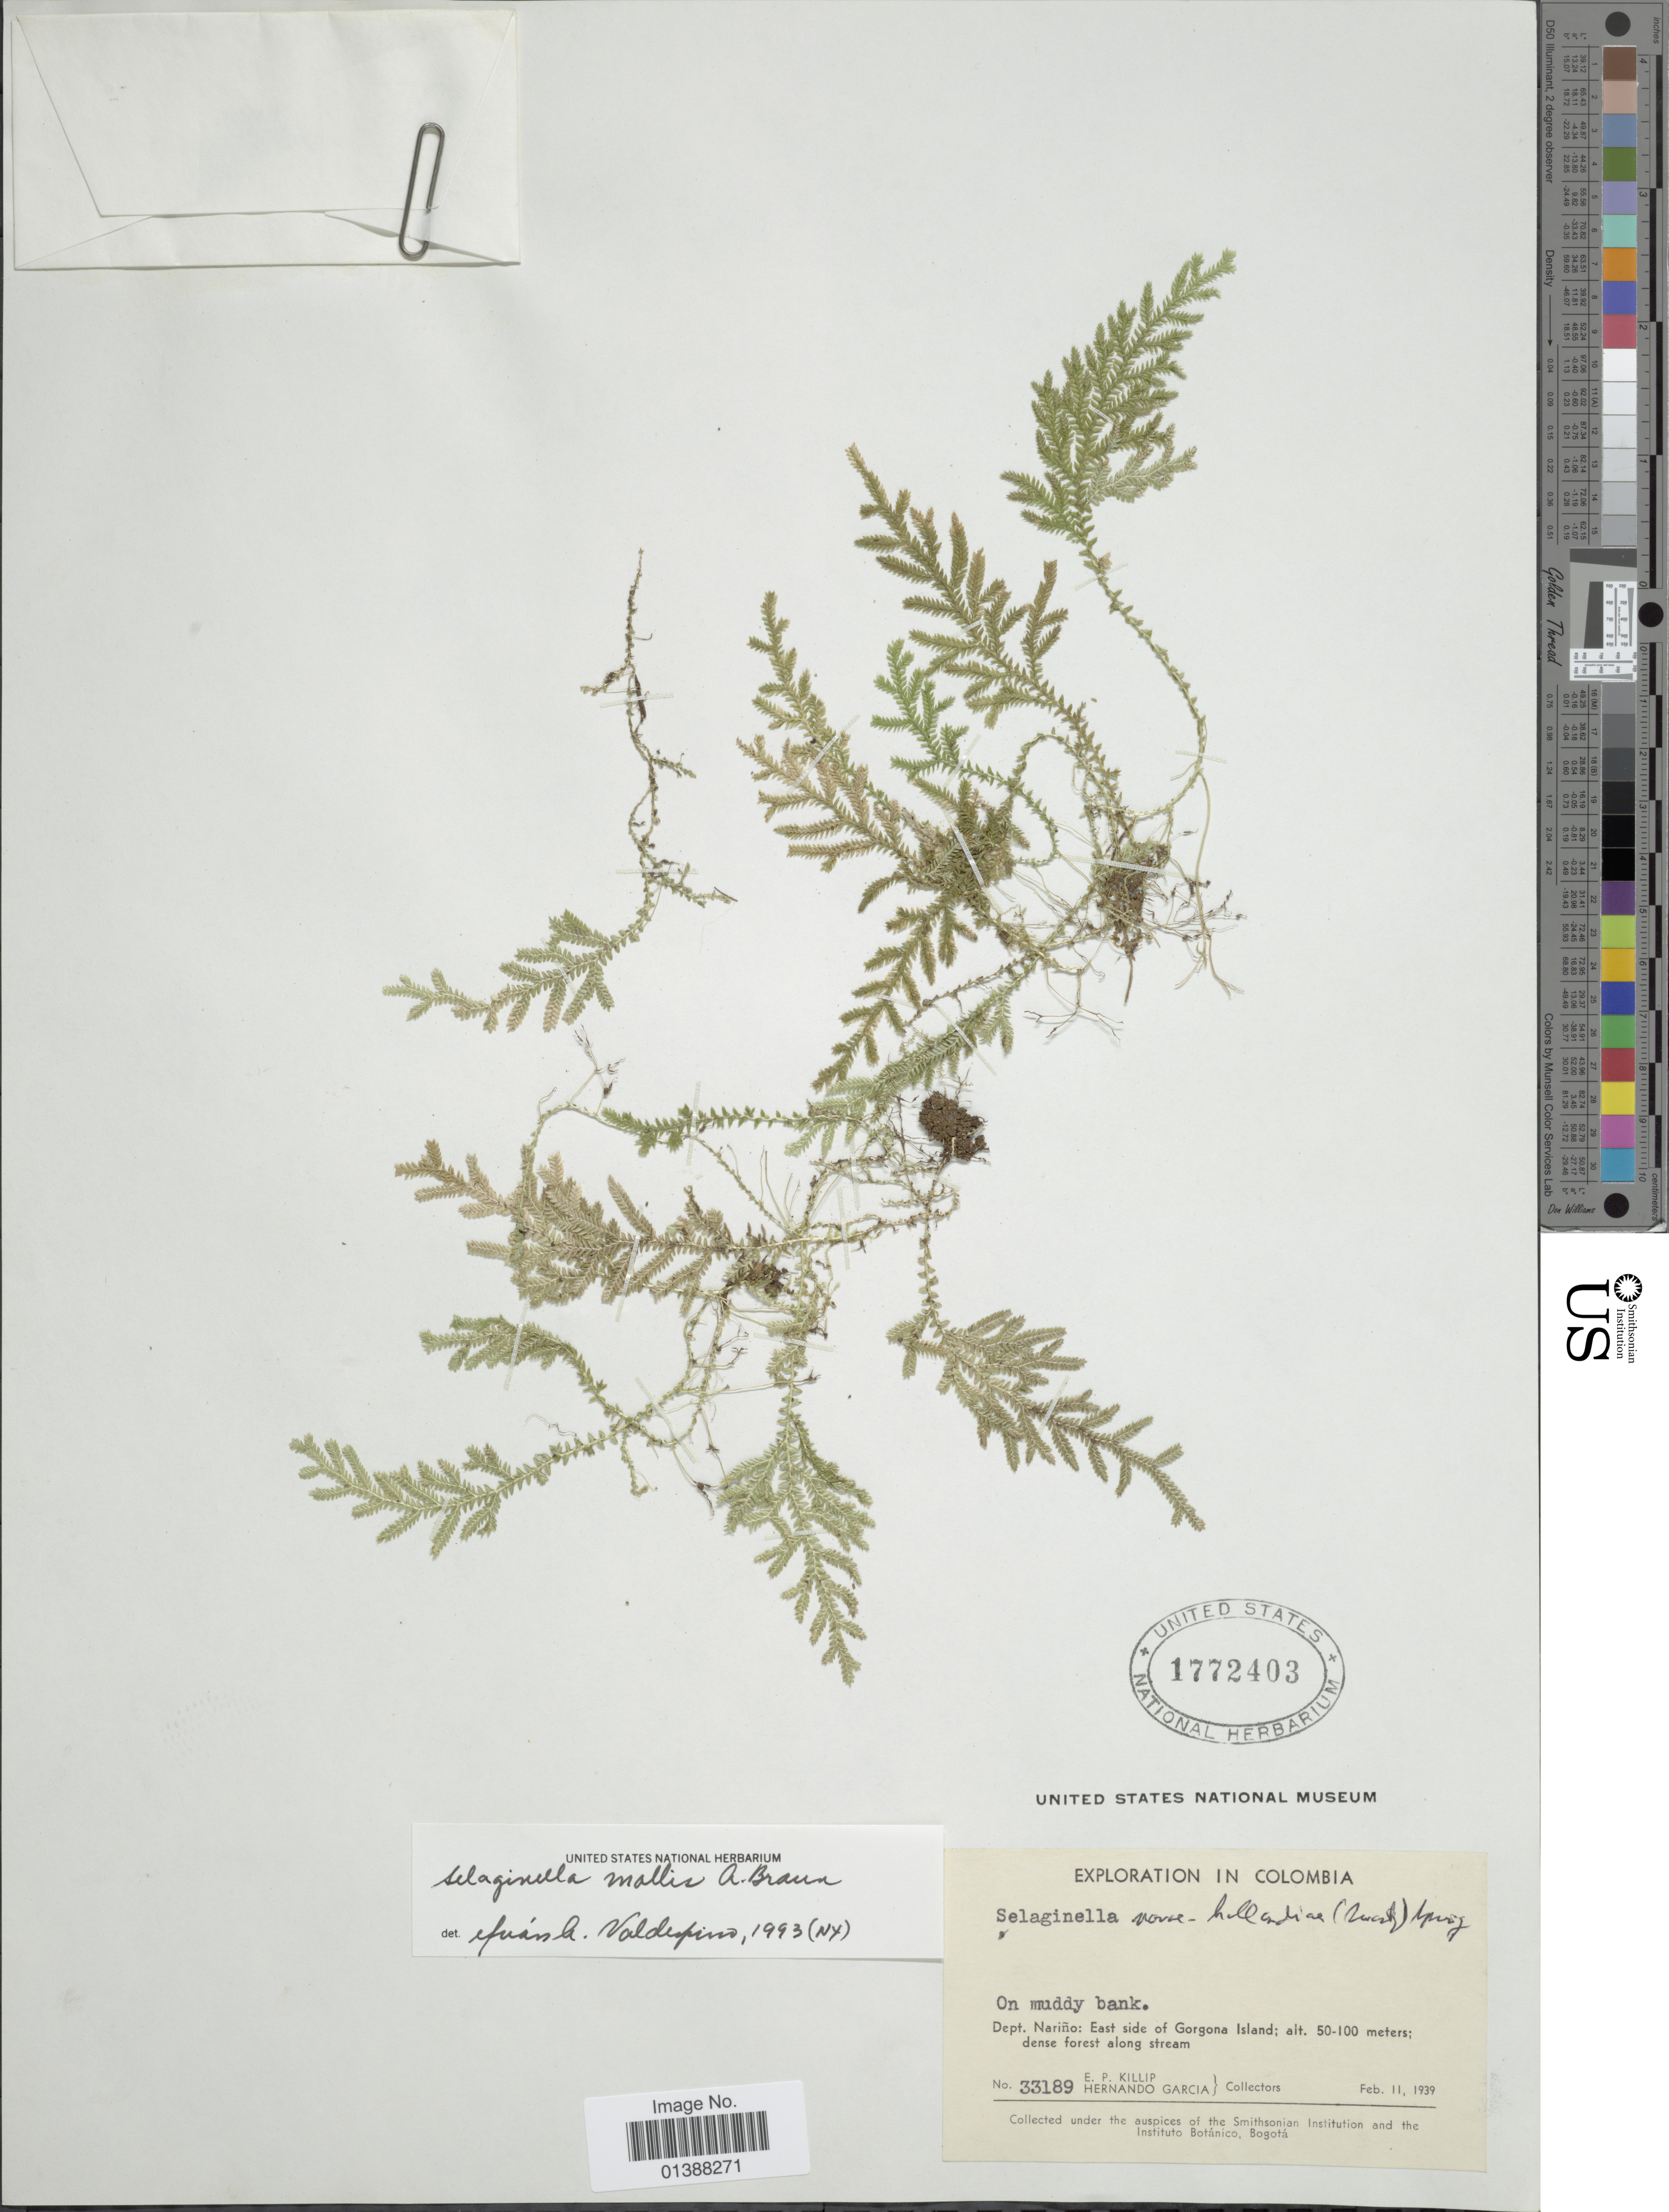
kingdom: Plantae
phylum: Tracheophyta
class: Lycopodiopsida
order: Selaginellales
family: Selaginellaceae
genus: Selaginella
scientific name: Selaginella mollis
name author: A. Braun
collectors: E. P. Killip & H. Garcia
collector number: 33189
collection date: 1939-02-11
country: Colombia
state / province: Nariño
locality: Dept Nariño: East side of Gorgona Island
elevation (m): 50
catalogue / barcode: US 1772403